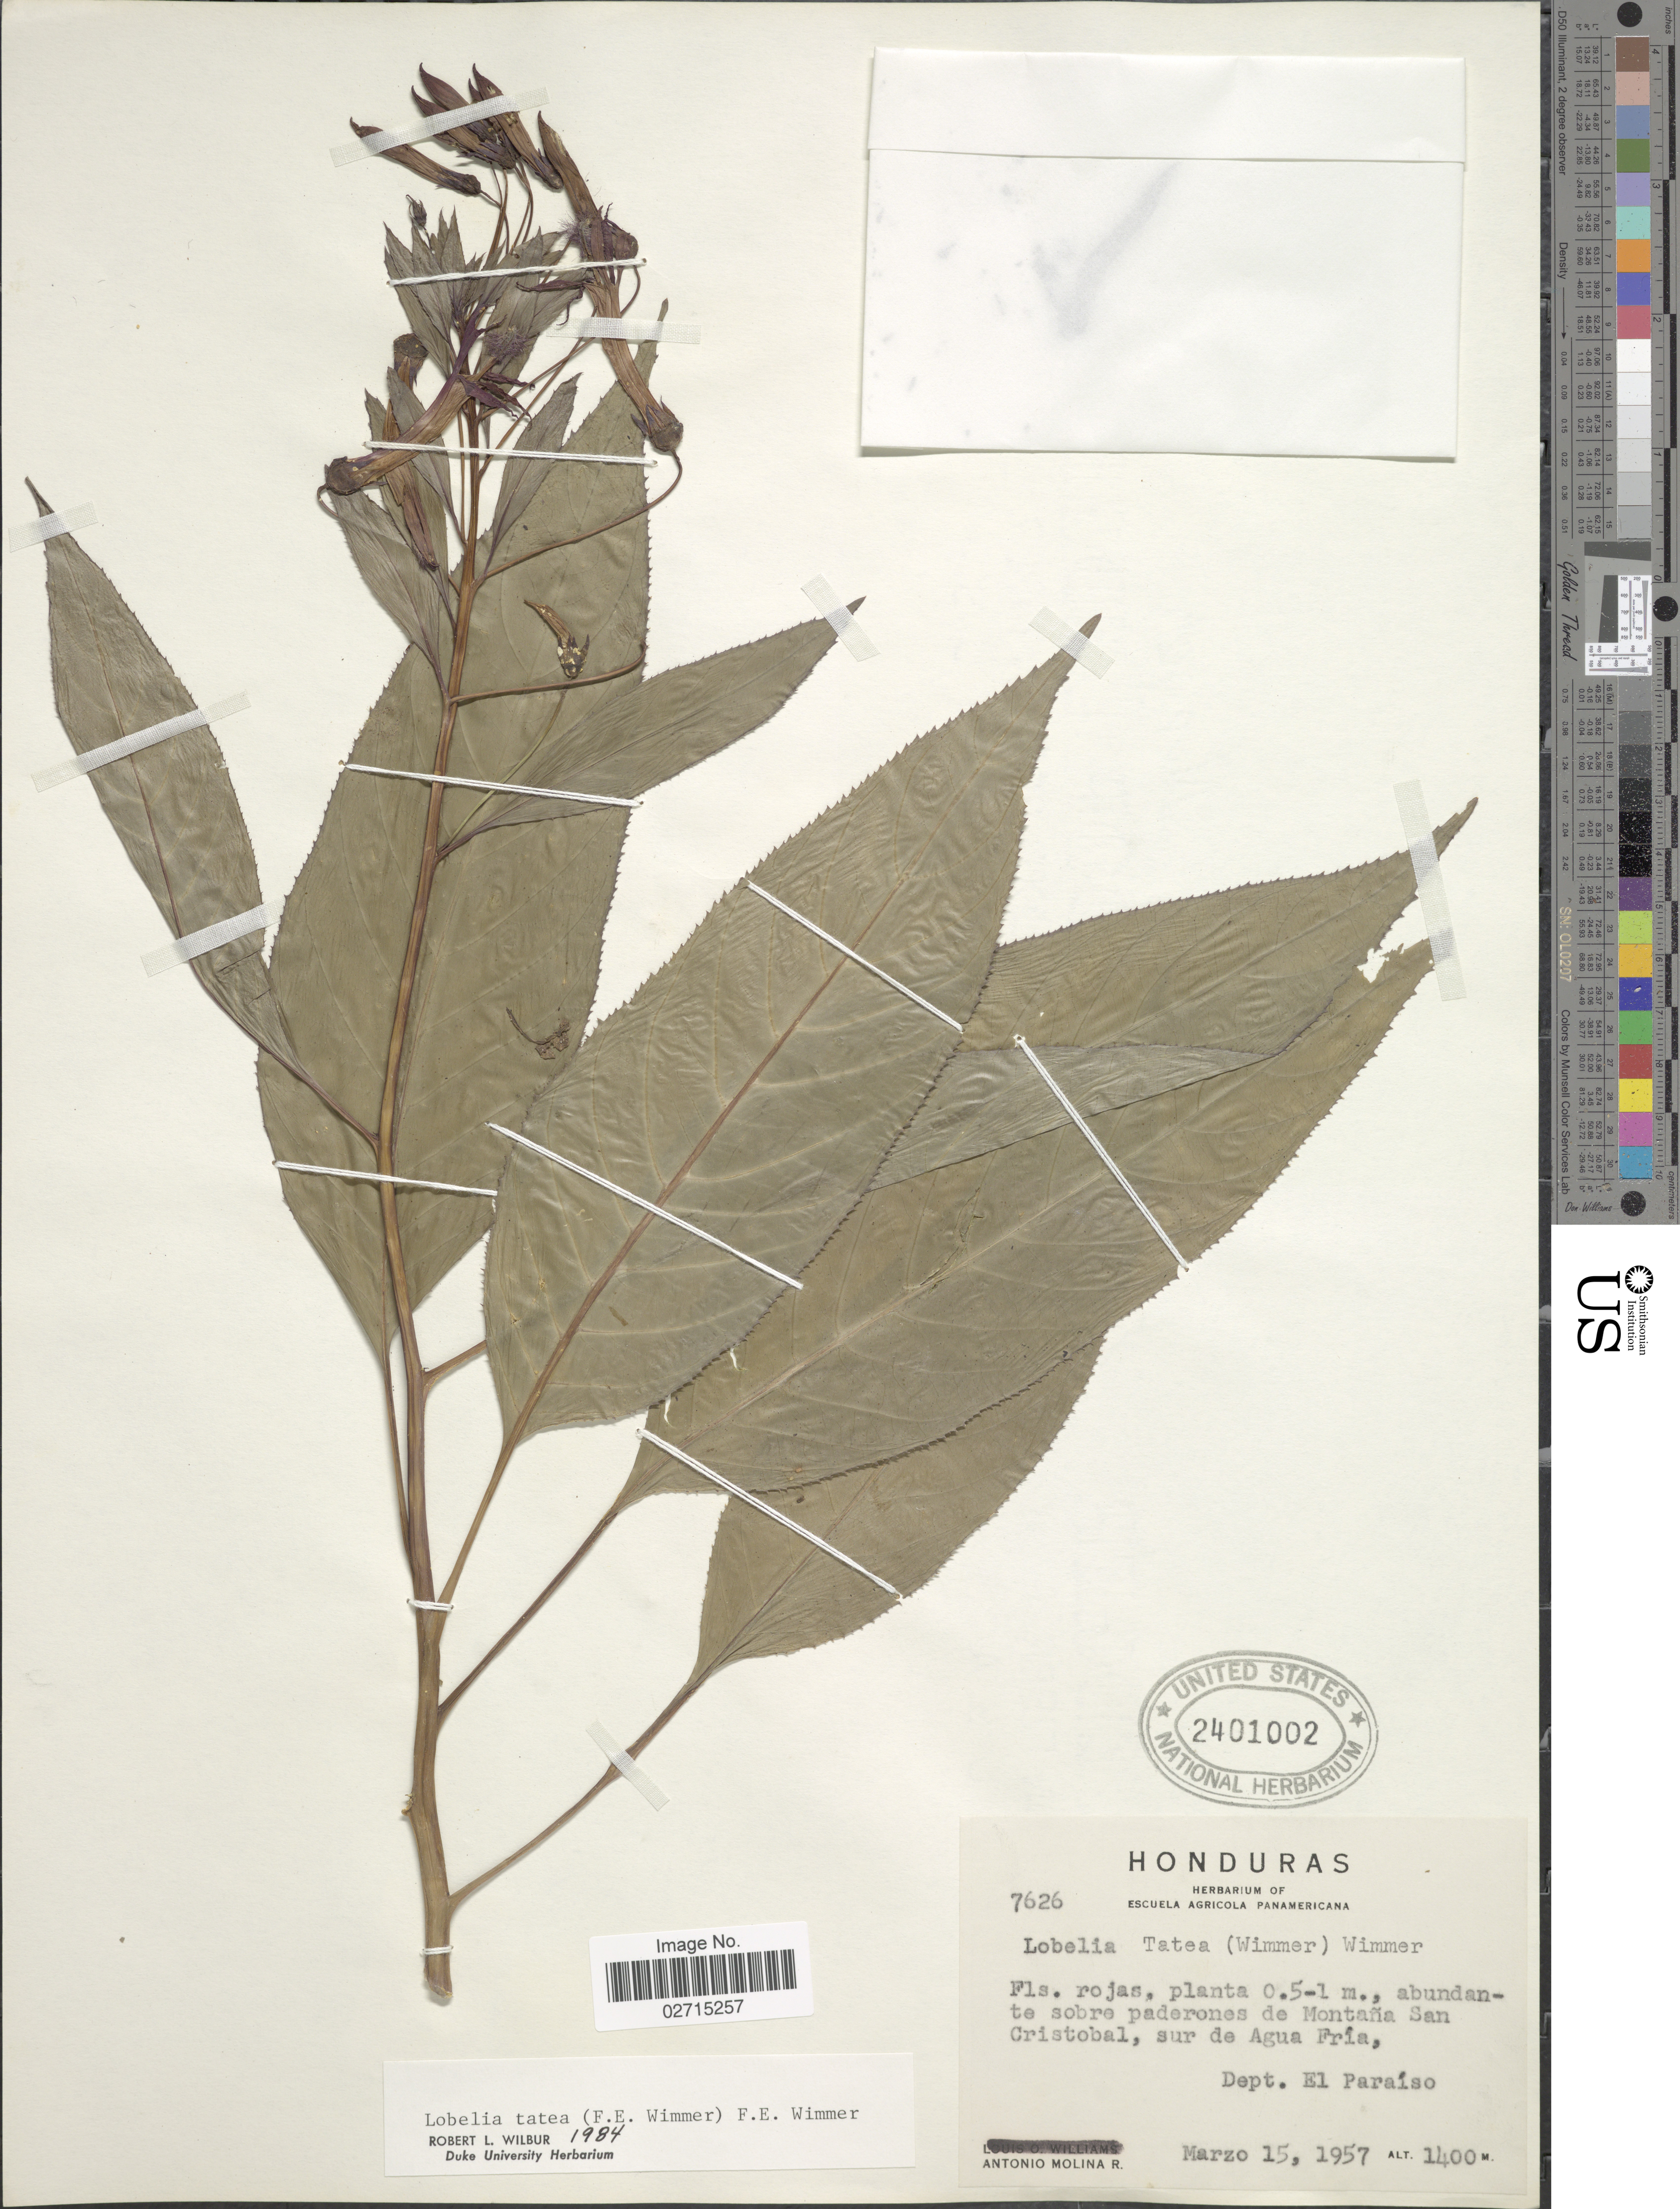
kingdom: Plantae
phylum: Tracheophyta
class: Magnoliopsida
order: Asterales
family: Campanulaceae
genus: Lobelia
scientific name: Lobelia tatea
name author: (E. Wimm.) E. Wimm.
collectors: A. Molina R.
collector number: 7626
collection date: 1957-03-15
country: Honduras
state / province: El Paraíso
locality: Abundante sobre paderones de Montaña San Cristobal, sur de Agua Fría, Dept. El Paraiso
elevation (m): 1400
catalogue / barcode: US 2401002